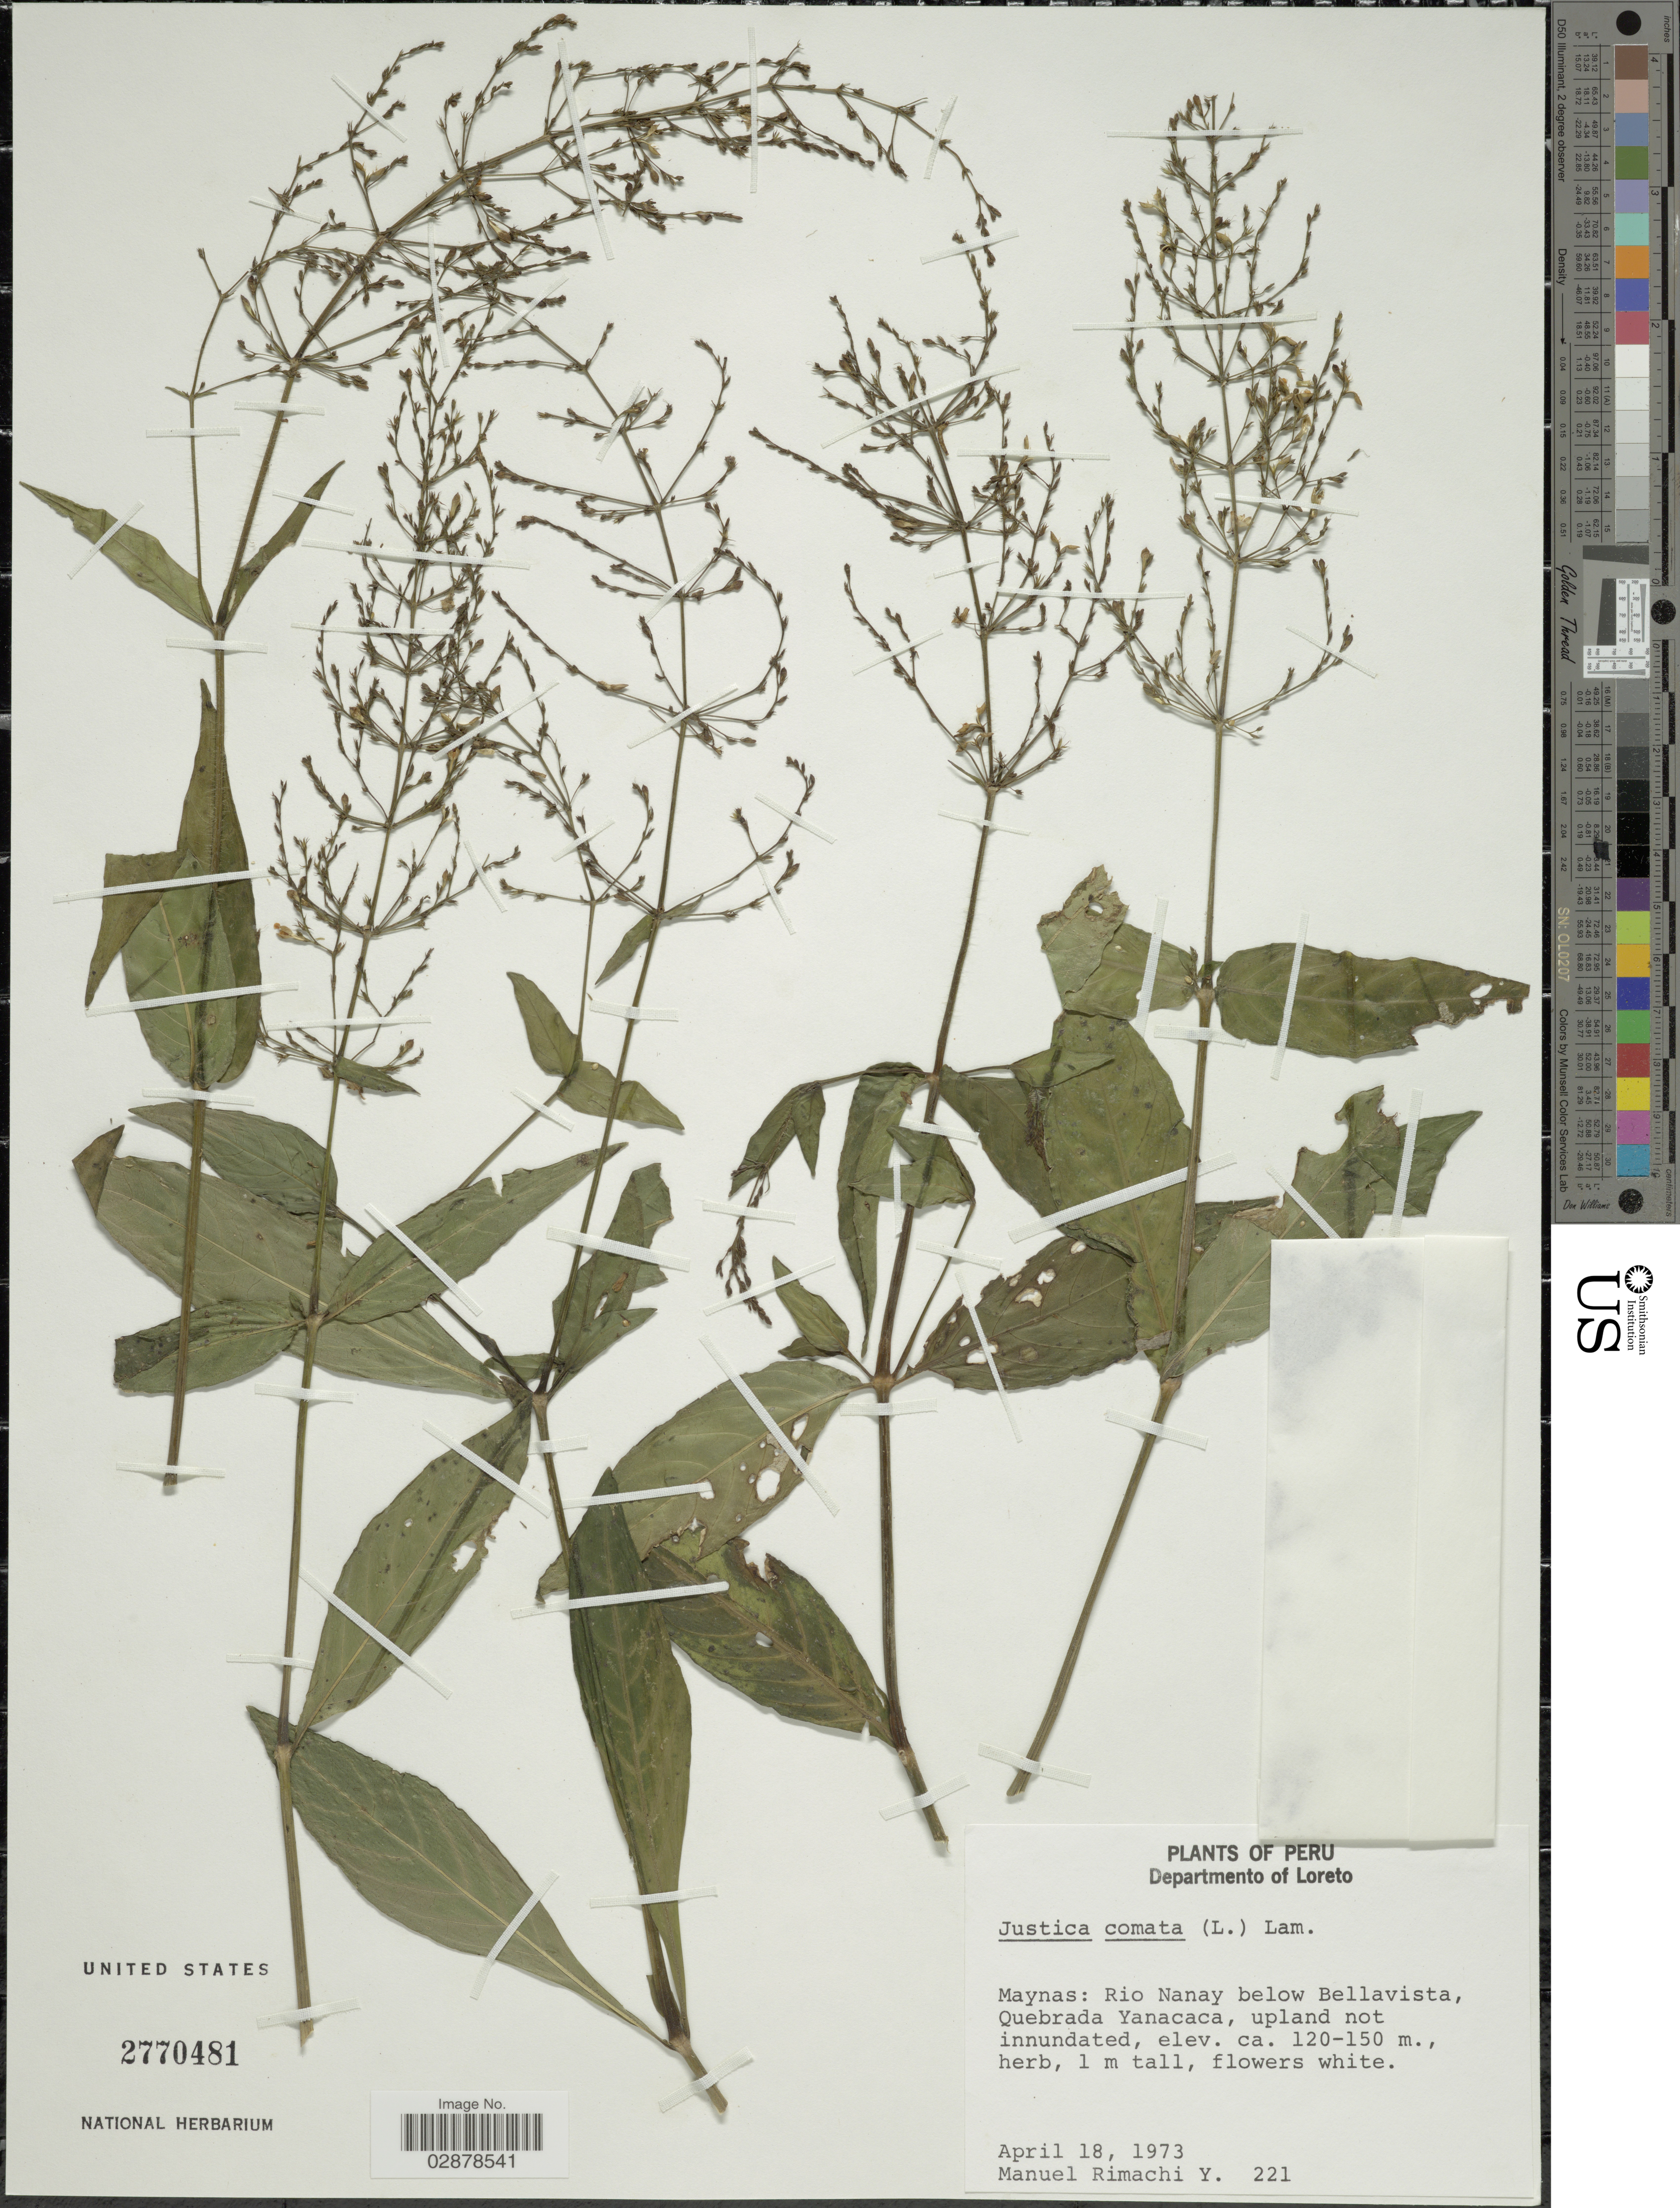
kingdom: Plantae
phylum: Tracheophyta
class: Magnoliopsida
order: Lamiales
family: Acanthaceae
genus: Justicia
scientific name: Justicia comata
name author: (L.) Lam.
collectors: M. Rimachi Y.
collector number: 221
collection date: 1973-04-18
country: Peru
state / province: Loreto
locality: Departmento of Loreto. Maynas: Dtto. Iquitos. Rio Nanay below Bellavista, Quebrada Yanacaca.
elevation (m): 120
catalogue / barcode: US 2770481